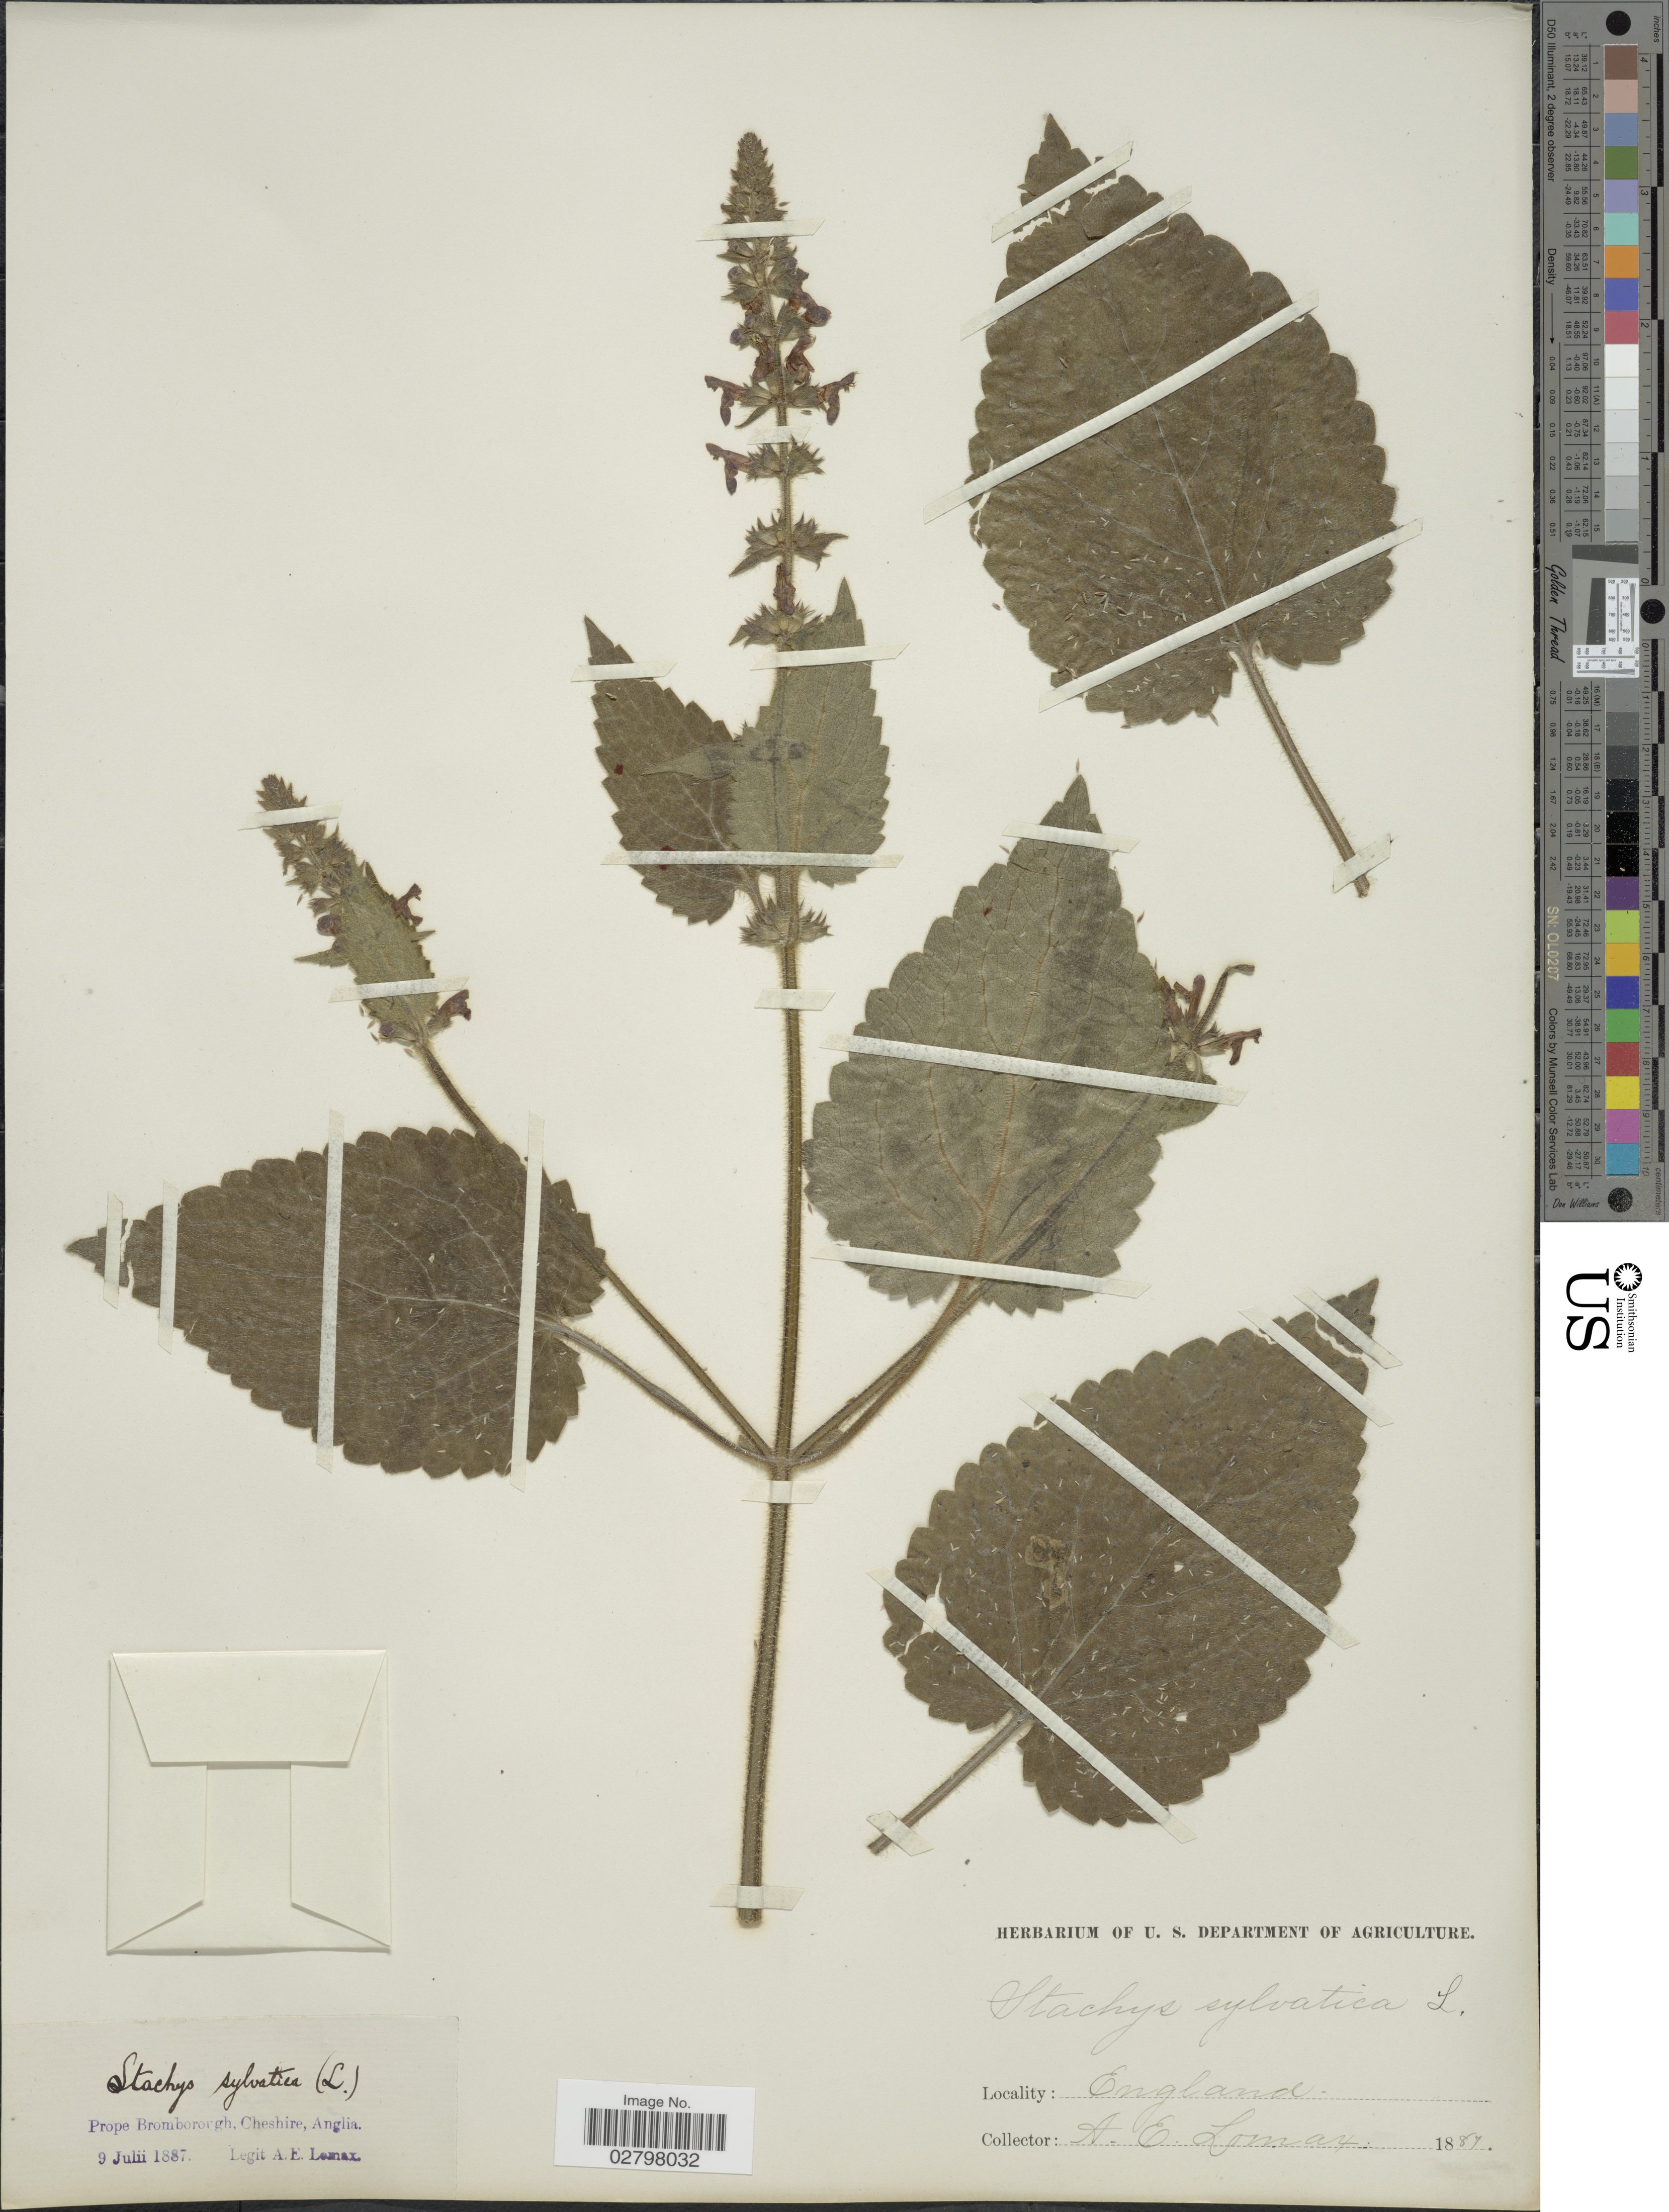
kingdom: Plantae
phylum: Tracheophyta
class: Magnoliopsida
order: Lamiales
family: Lamiaceae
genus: Stachys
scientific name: Stachys sylvatica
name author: L.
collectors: A. Lomax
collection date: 1887-07-09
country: United Kingdom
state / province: England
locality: Prope Bromborough, Cheshire, Anglia.